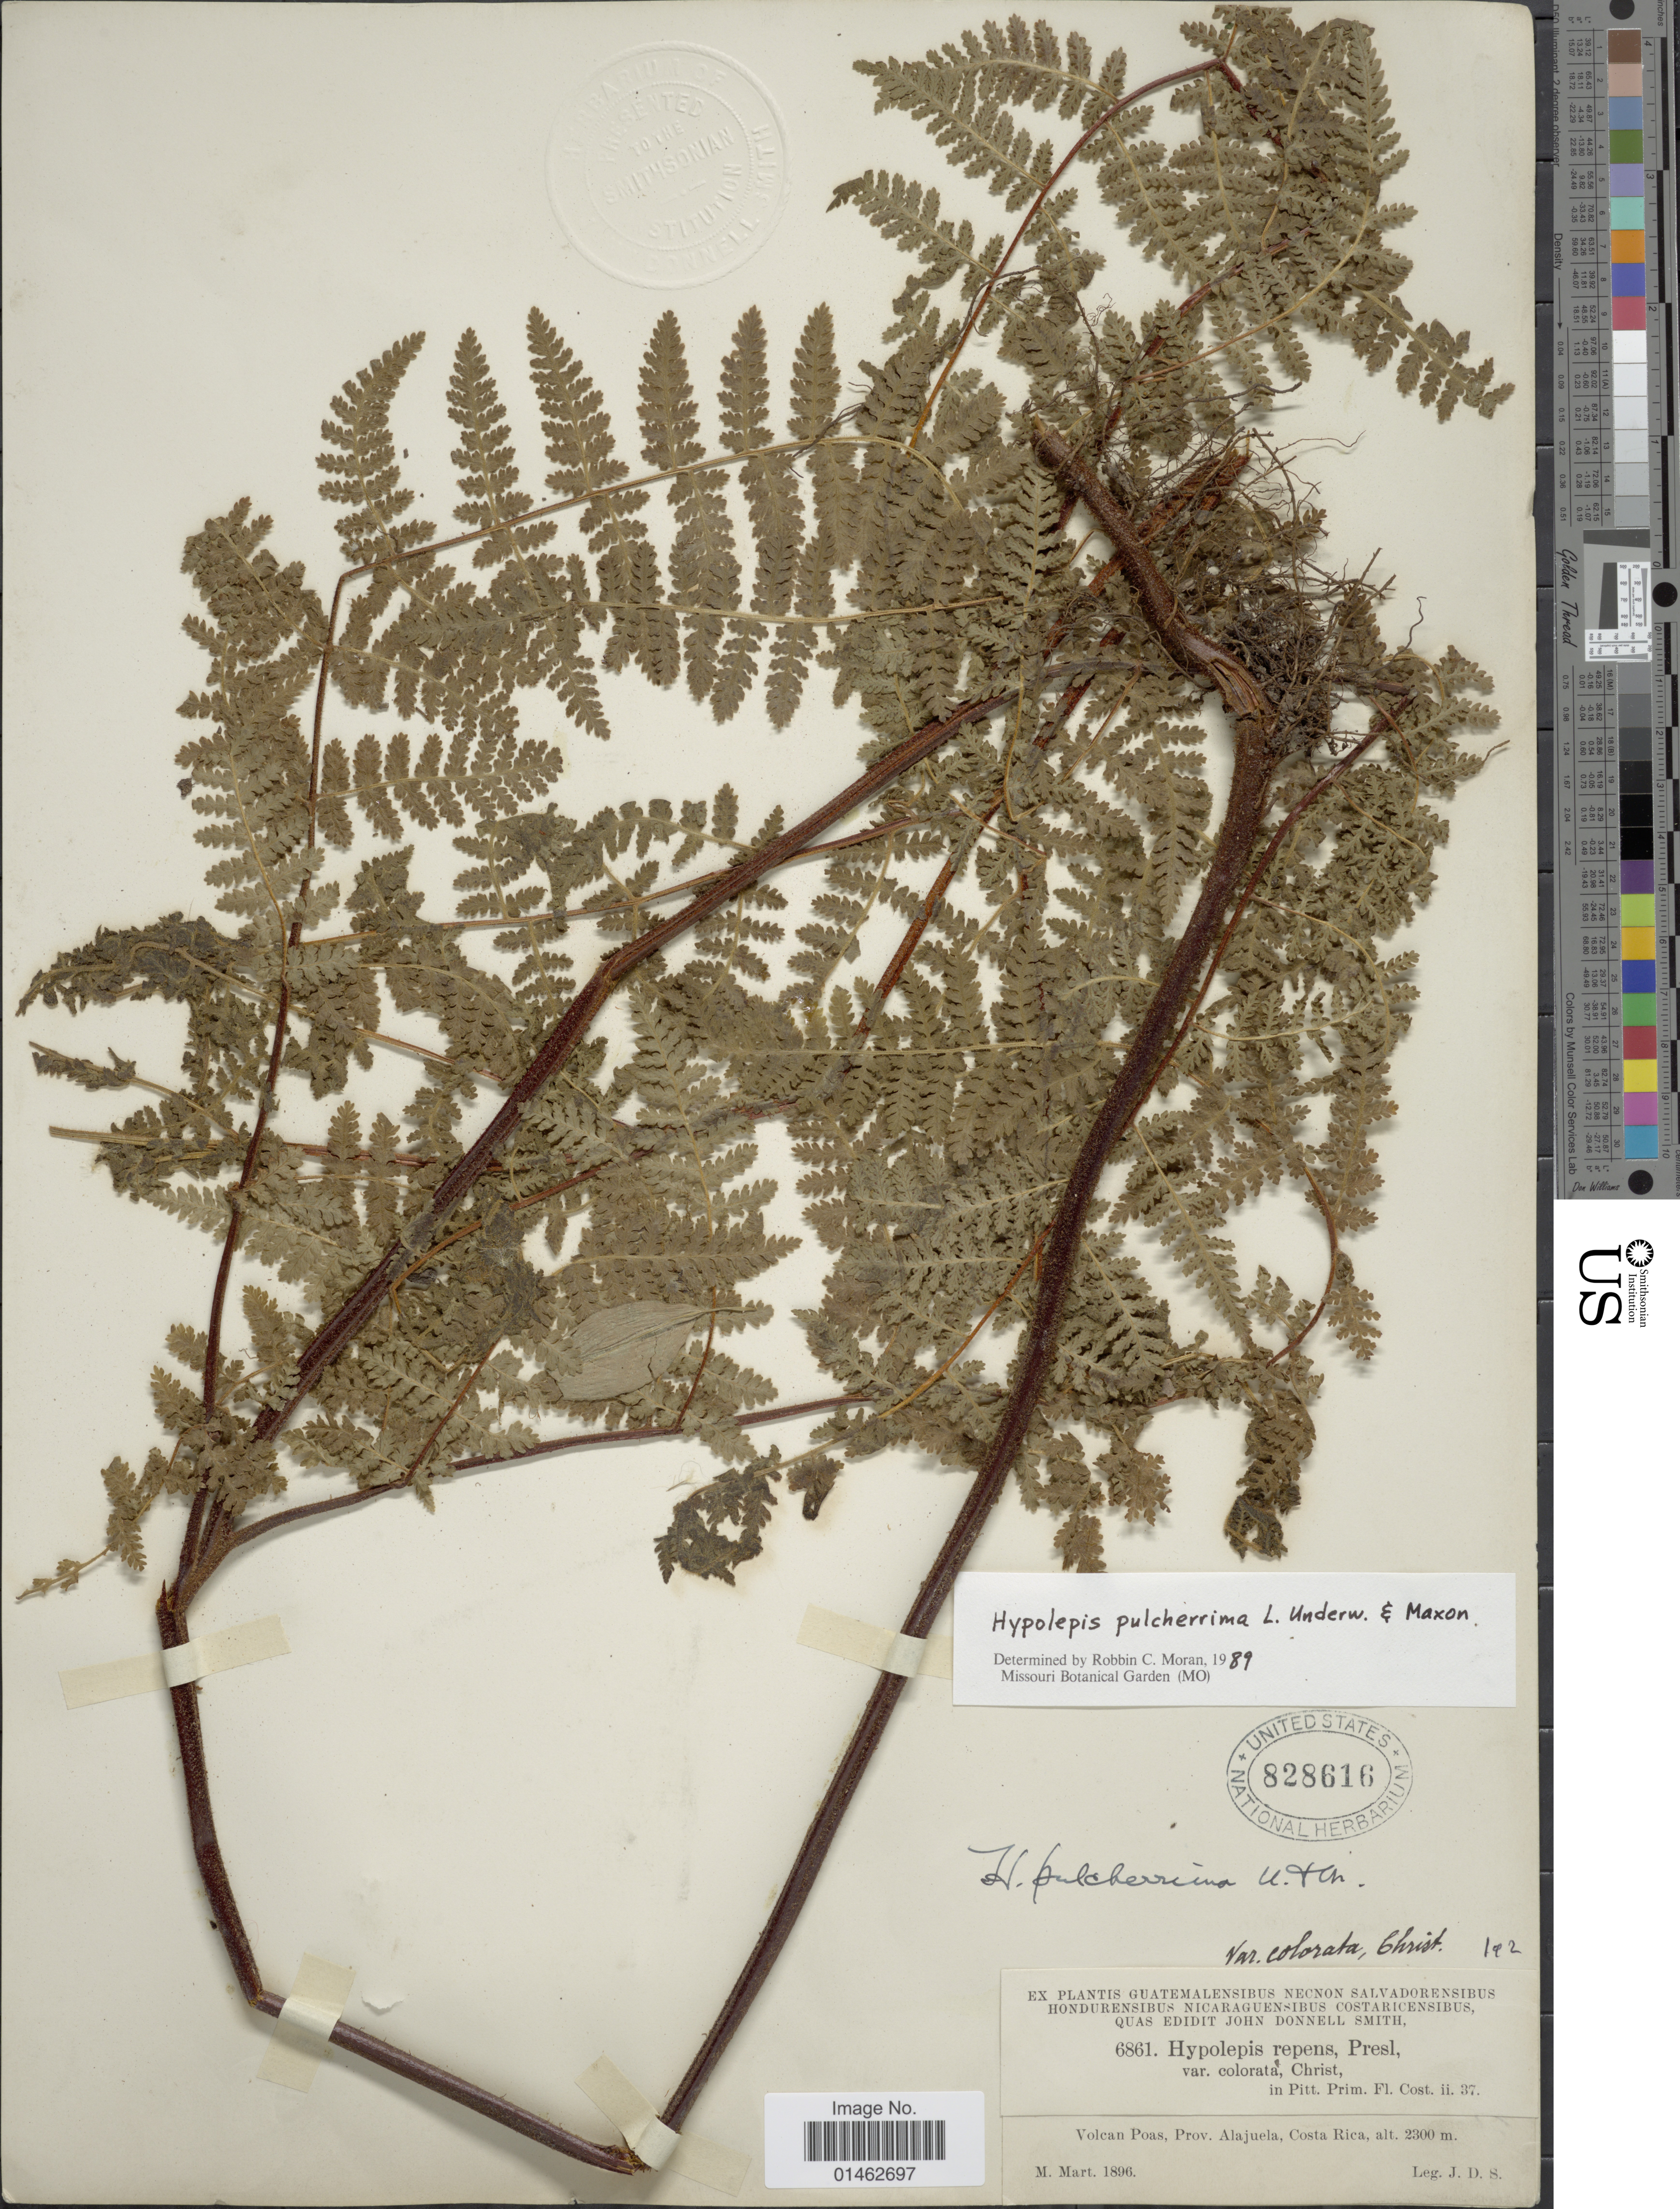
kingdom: Plantae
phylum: Tracheophyta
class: Polypodiopsida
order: Polypodiales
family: Dennstaedtiaceae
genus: Hypolepis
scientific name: Hypolepis pulcherrima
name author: Underw. & Maxon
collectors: J. D. Smith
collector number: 6861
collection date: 1896-03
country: Costa Rica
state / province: Alajuela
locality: Volcan Poas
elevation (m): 2300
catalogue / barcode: US 828616